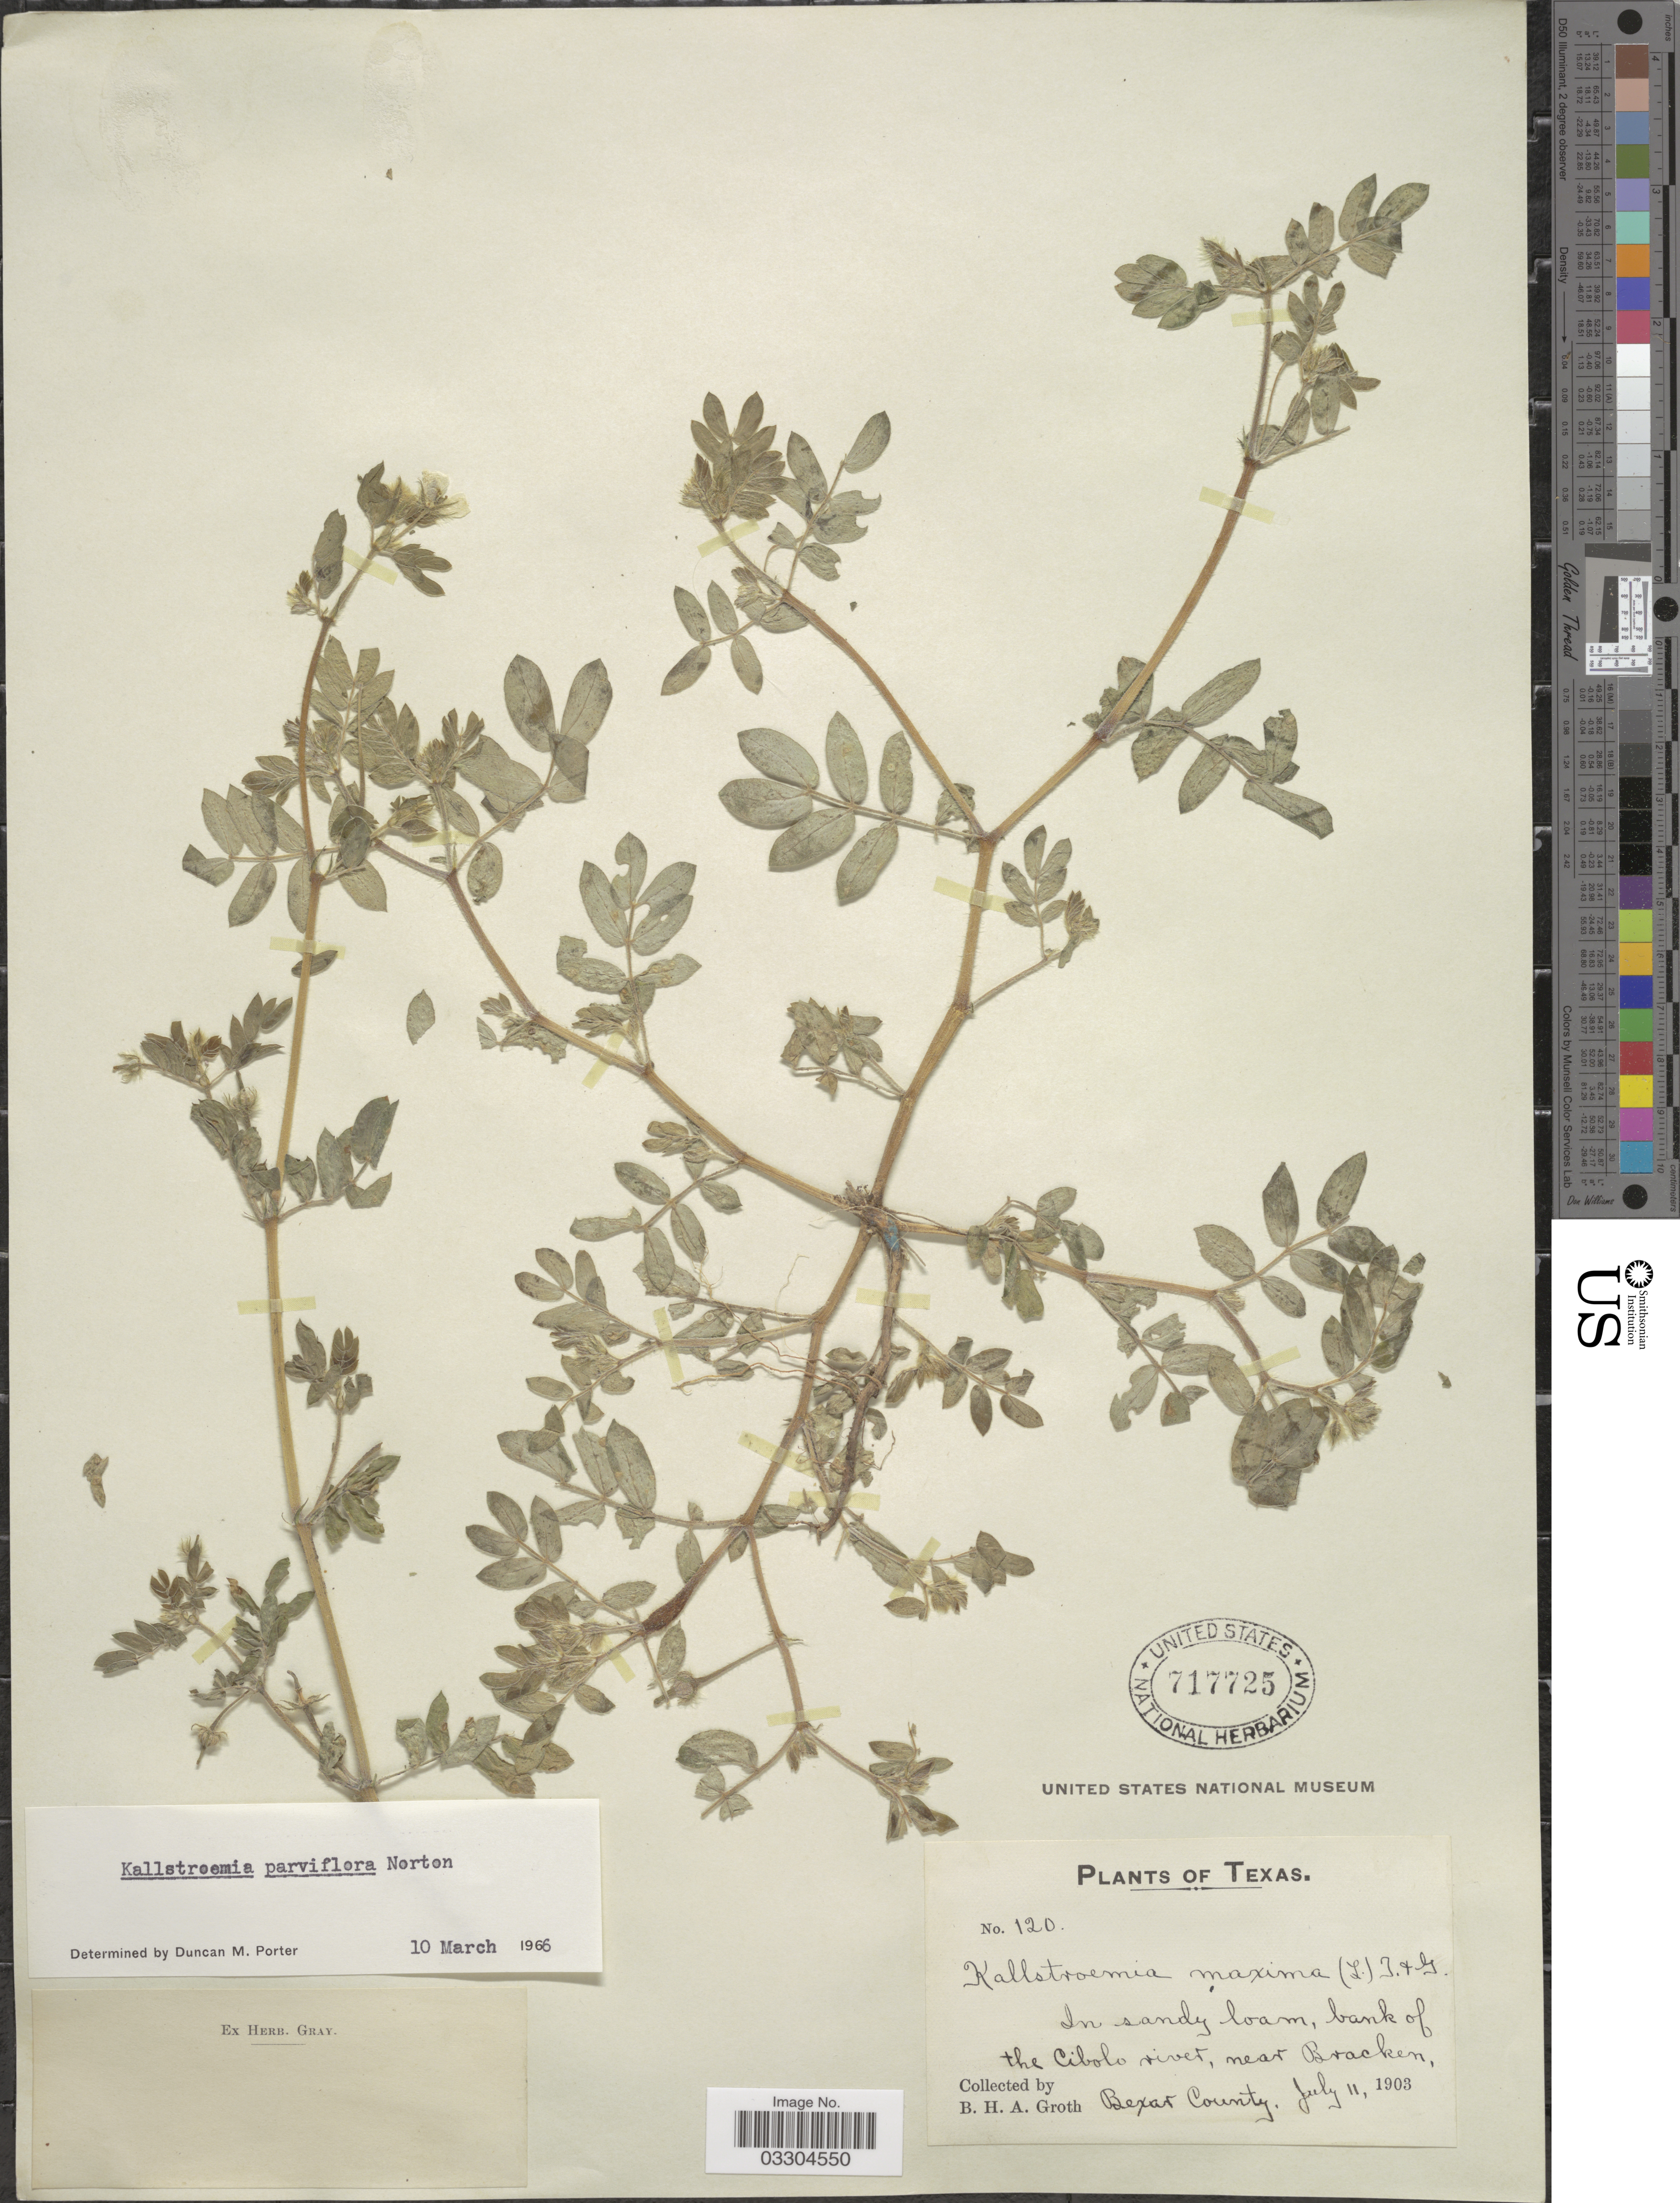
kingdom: Plantae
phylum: Tracheophyta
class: Magnoliopsida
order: Zygophyllales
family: Zygophyllaceae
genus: Kallstroemia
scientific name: Kallstroemia parviflora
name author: Norton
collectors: B. Groth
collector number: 120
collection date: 1903-07-11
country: United States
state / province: Texas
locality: Bank of the Cibolo river, near Bracken.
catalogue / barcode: US 717725